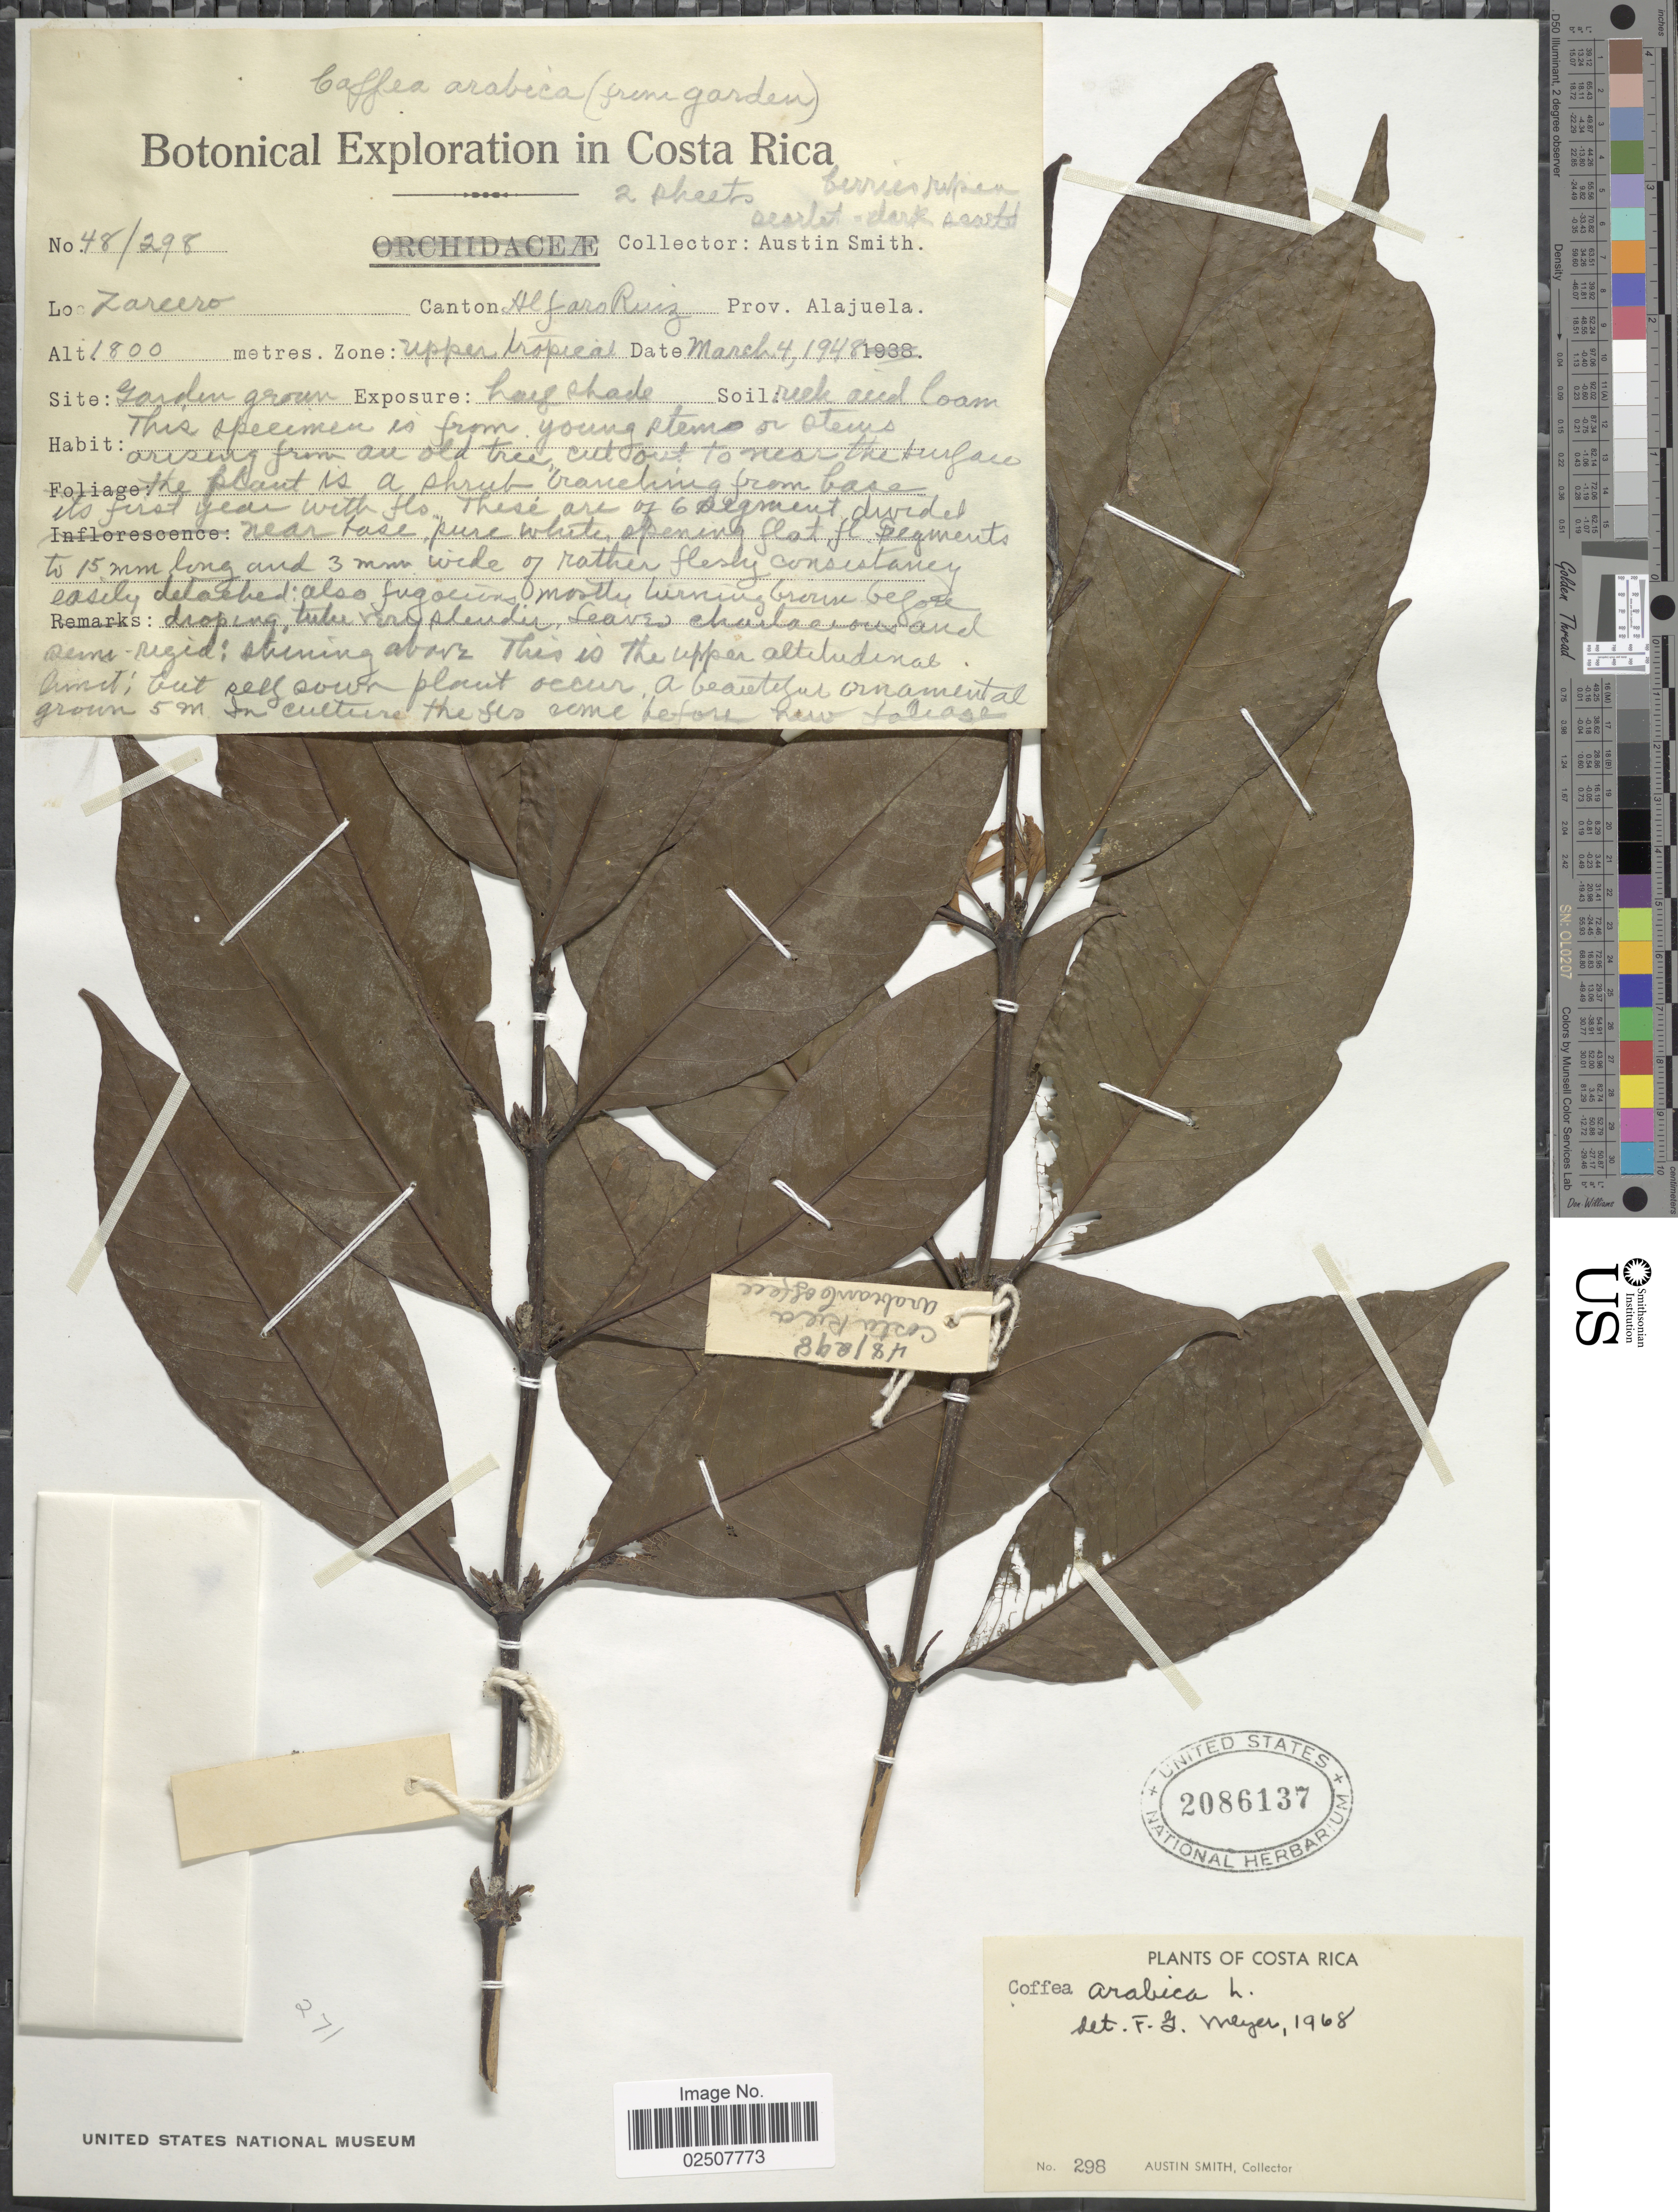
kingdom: Plantae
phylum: Tracheophyta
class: Magnoliopsida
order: Gentianales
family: Rubiaceae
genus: Coffea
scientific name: Coffea arabica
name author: L.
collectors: Aust P. Smith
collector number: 48/198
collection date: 1948-03-04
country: Costa Rica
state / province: Alajuela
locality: Zarcero, Canton Alfaro Ruiz, Zone: Upper tropical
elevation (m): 1800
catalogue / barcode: US 2086137